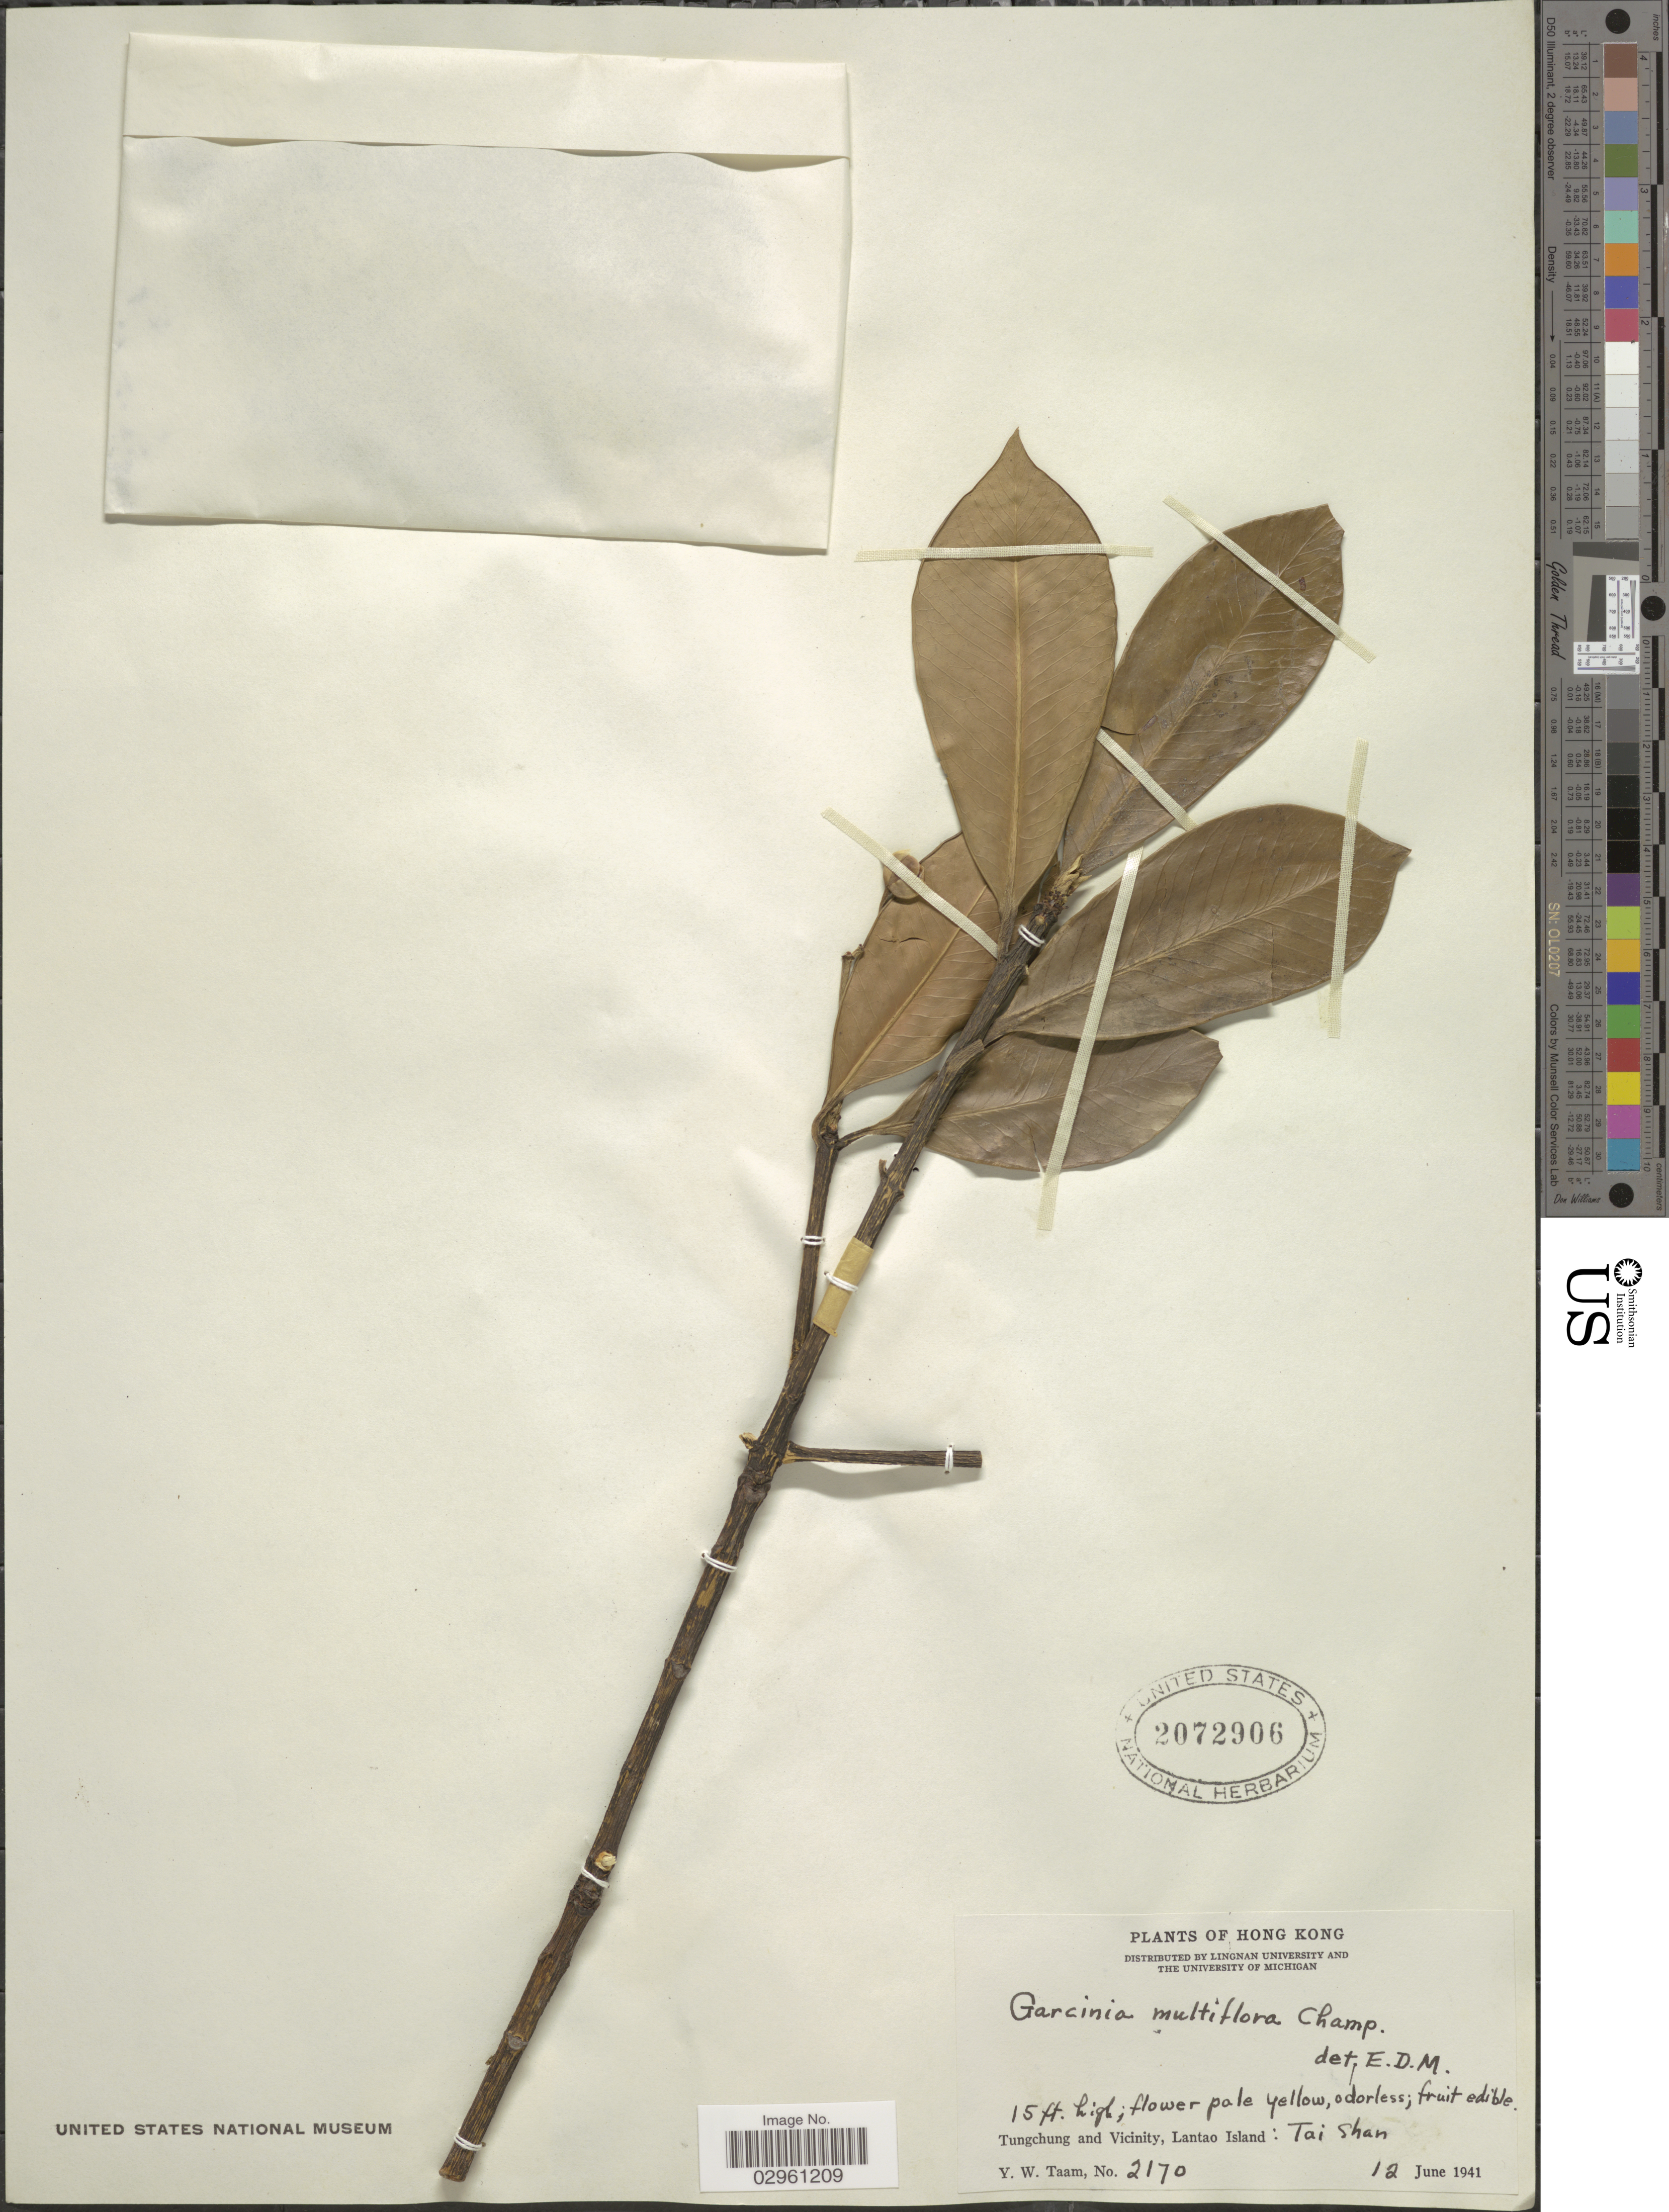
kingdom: Plantae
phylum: Tracheophyta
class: Magnoliopsida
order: Malpighiales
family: Clusiaceae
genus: Garcinia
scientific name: Garcinia multiflora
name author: Champ. ex Benth.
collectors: Y. W. Taam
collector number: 2170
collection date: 1941-06-12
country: China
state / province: Hong Kong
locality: Tungchung and Vicinity, Lantao Island: Tai Shan.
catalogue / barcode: US 2072906